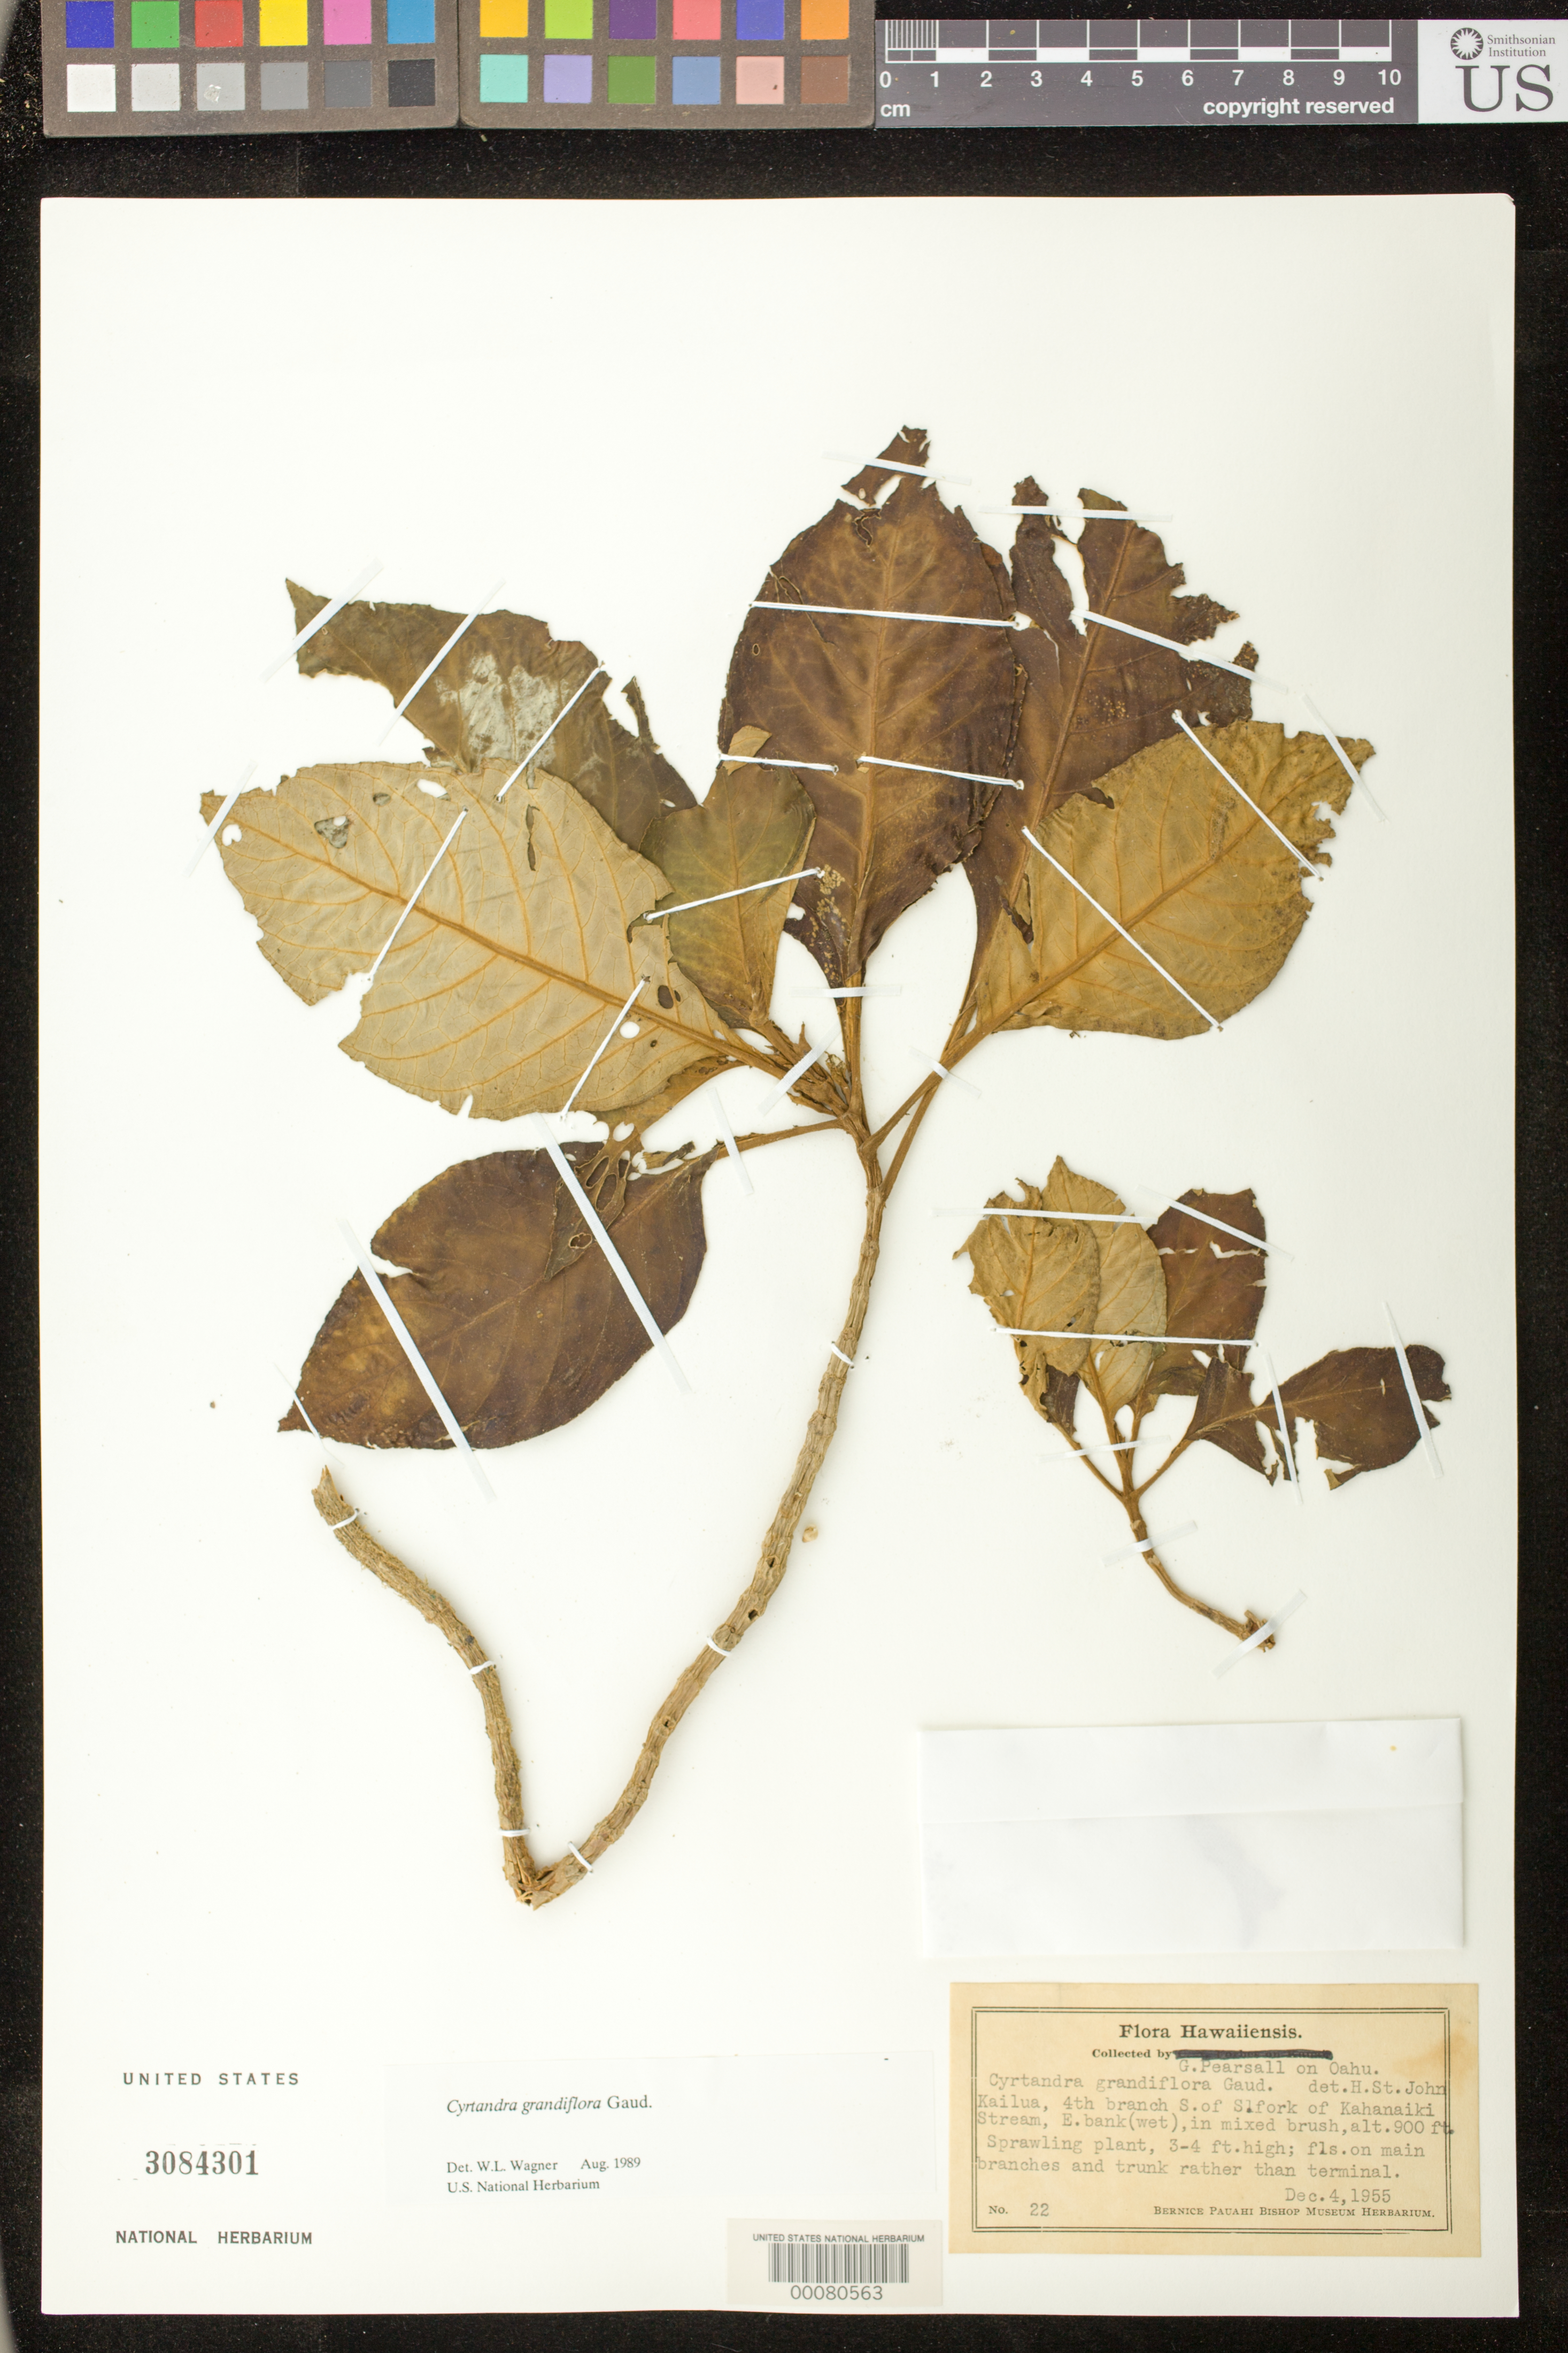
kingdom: Plantae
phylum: Tracheophyta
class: Magnoliopsida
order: Lamiales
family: Gesneriaceae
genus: Cyrtandra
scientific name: Cyrtandra grandiflora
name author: Gaudich.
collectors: G. Pearsall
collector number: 22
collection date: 1955-12-04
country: United States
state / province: Hawaii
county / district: Honolulu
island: Oahu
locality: Kailua, 4th branch s of s fork of kahanaiki stream, e bank (wet)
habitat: In mixed brush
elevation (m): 274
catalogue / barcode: US 3084301